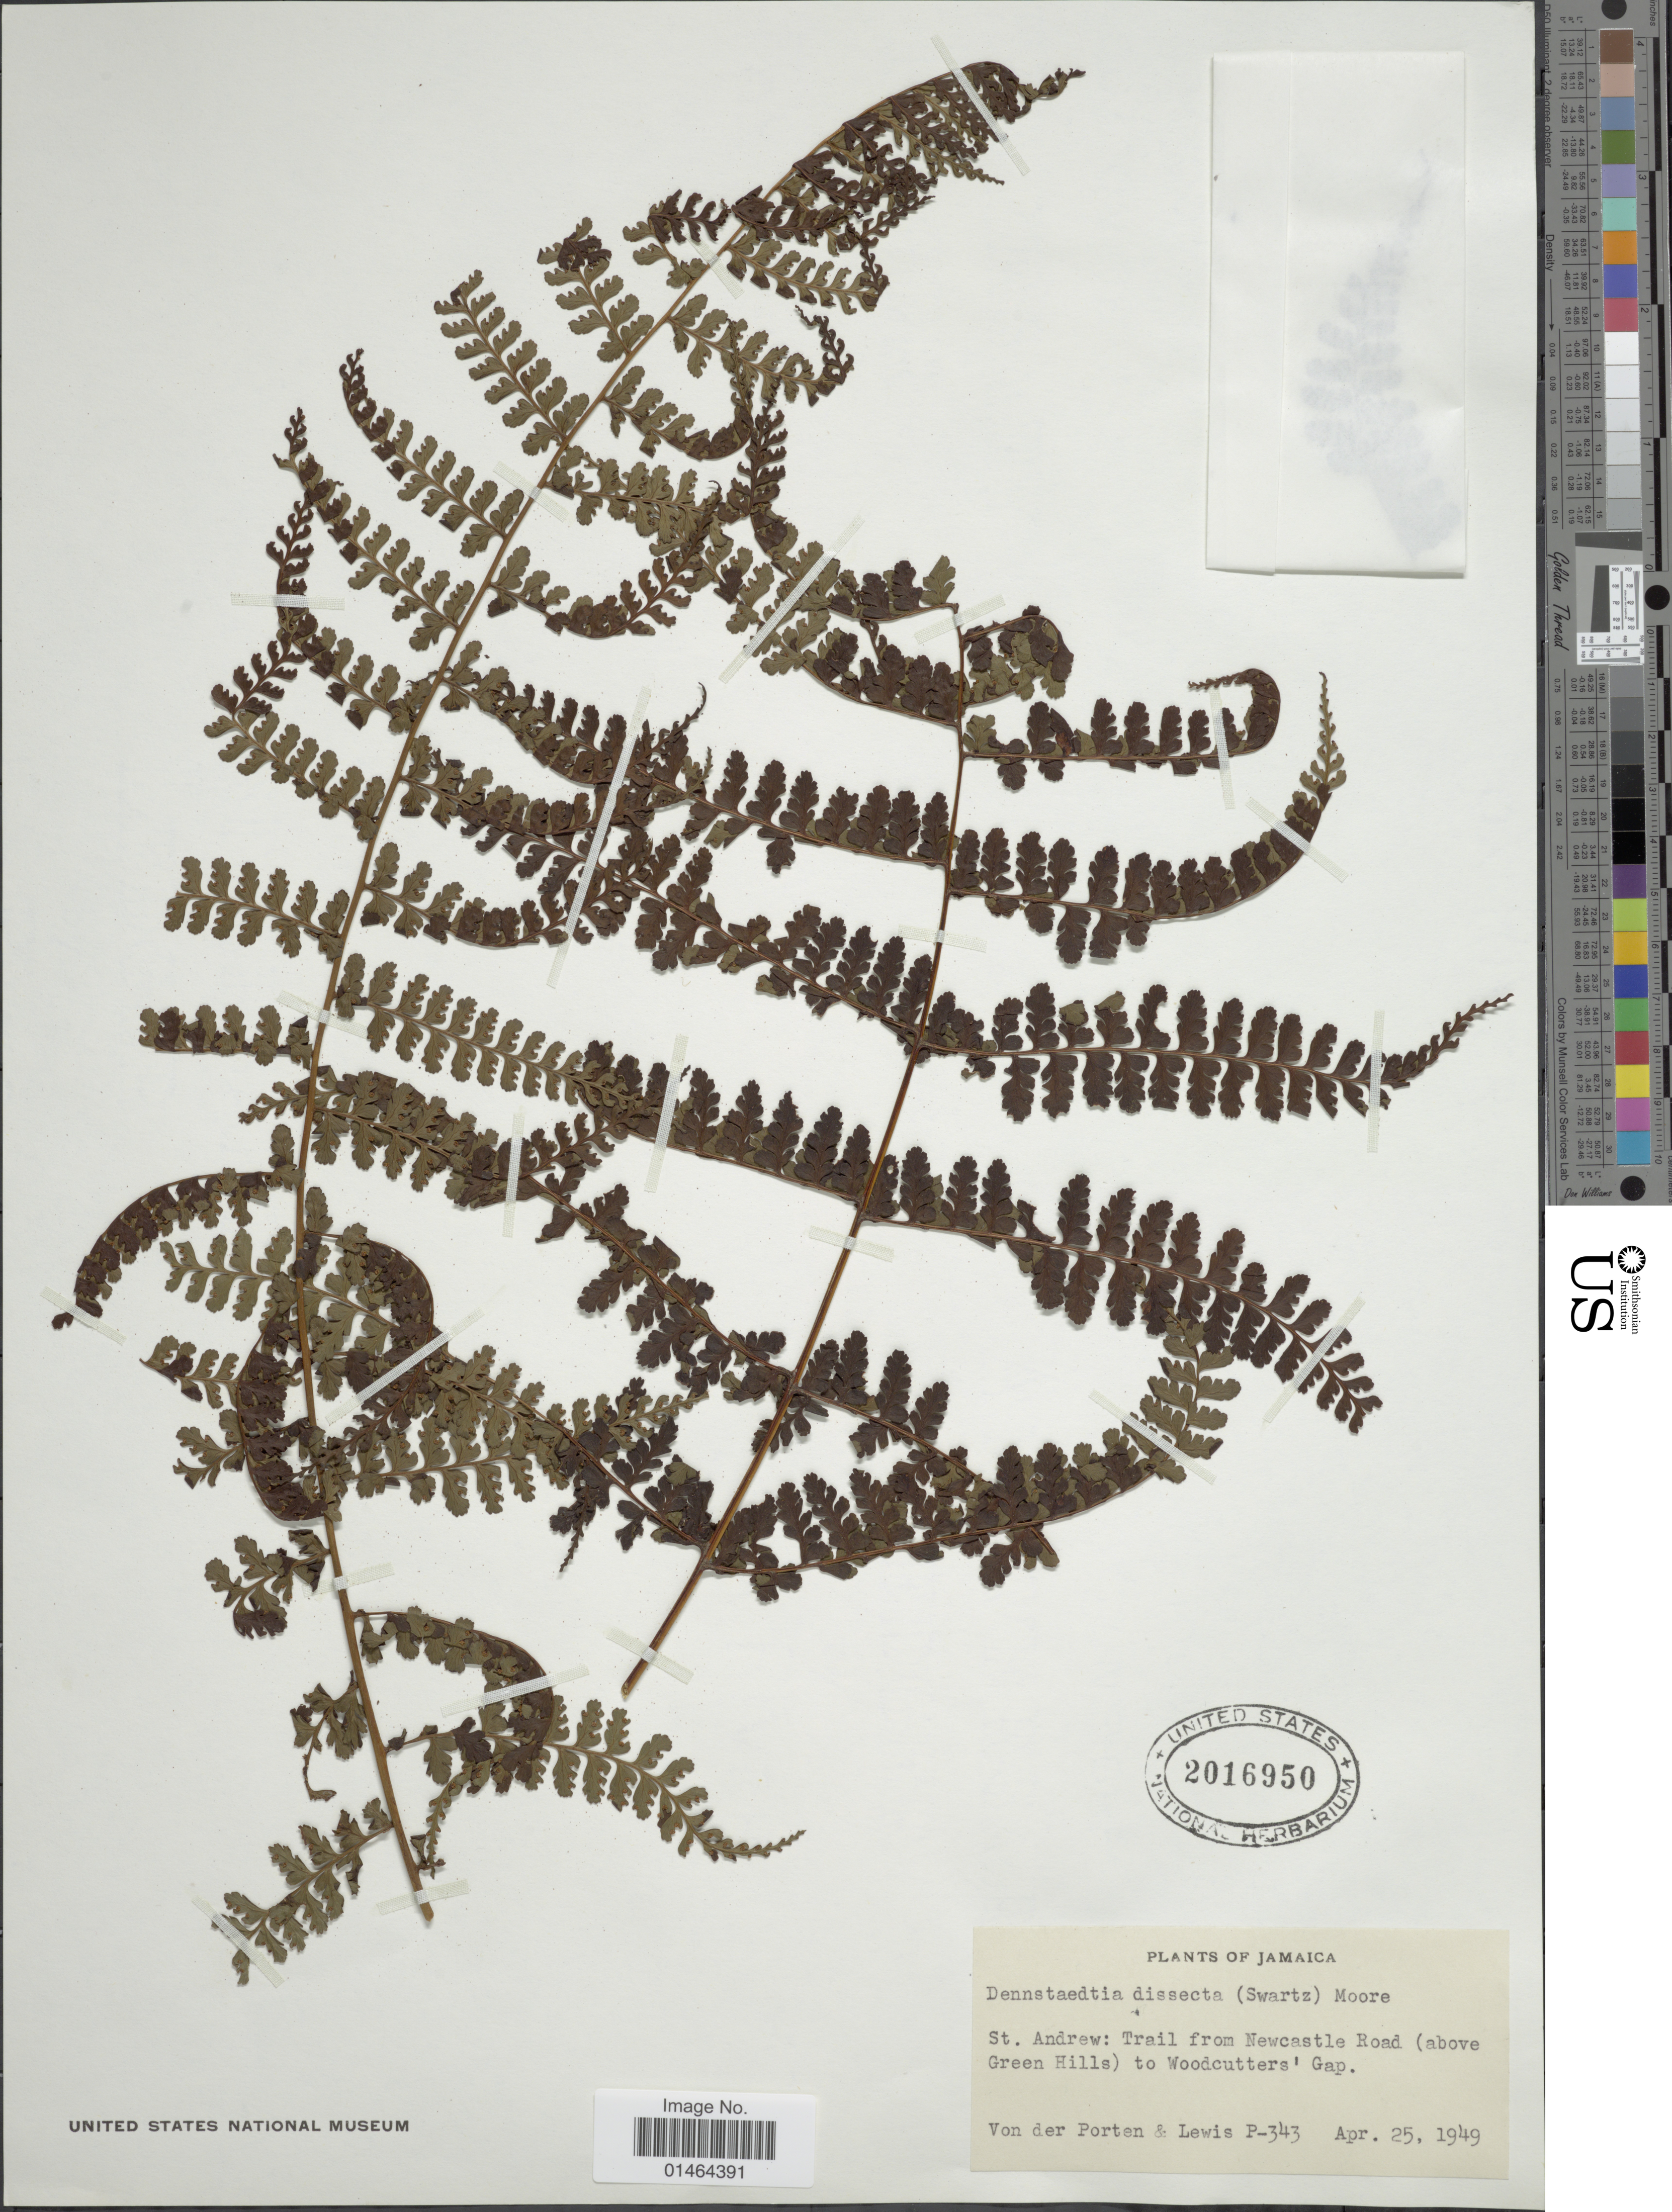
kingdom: Plantae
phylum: Tracheophyta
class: Polypodiopsida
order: Polypodiales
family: Dennstaedtiaceae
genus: Dennstaedtia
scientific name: Dennstaedtia cornuta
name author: (Kaulf.) Mett.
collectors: Von der Porten & -- Lewis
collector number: P-343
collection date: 1949-04-25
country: Jamaica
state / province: Saint Andrew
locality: Trail from Newcastle Road (above Green Hills) to Woodcutters' Gap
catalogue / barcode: US 2016950